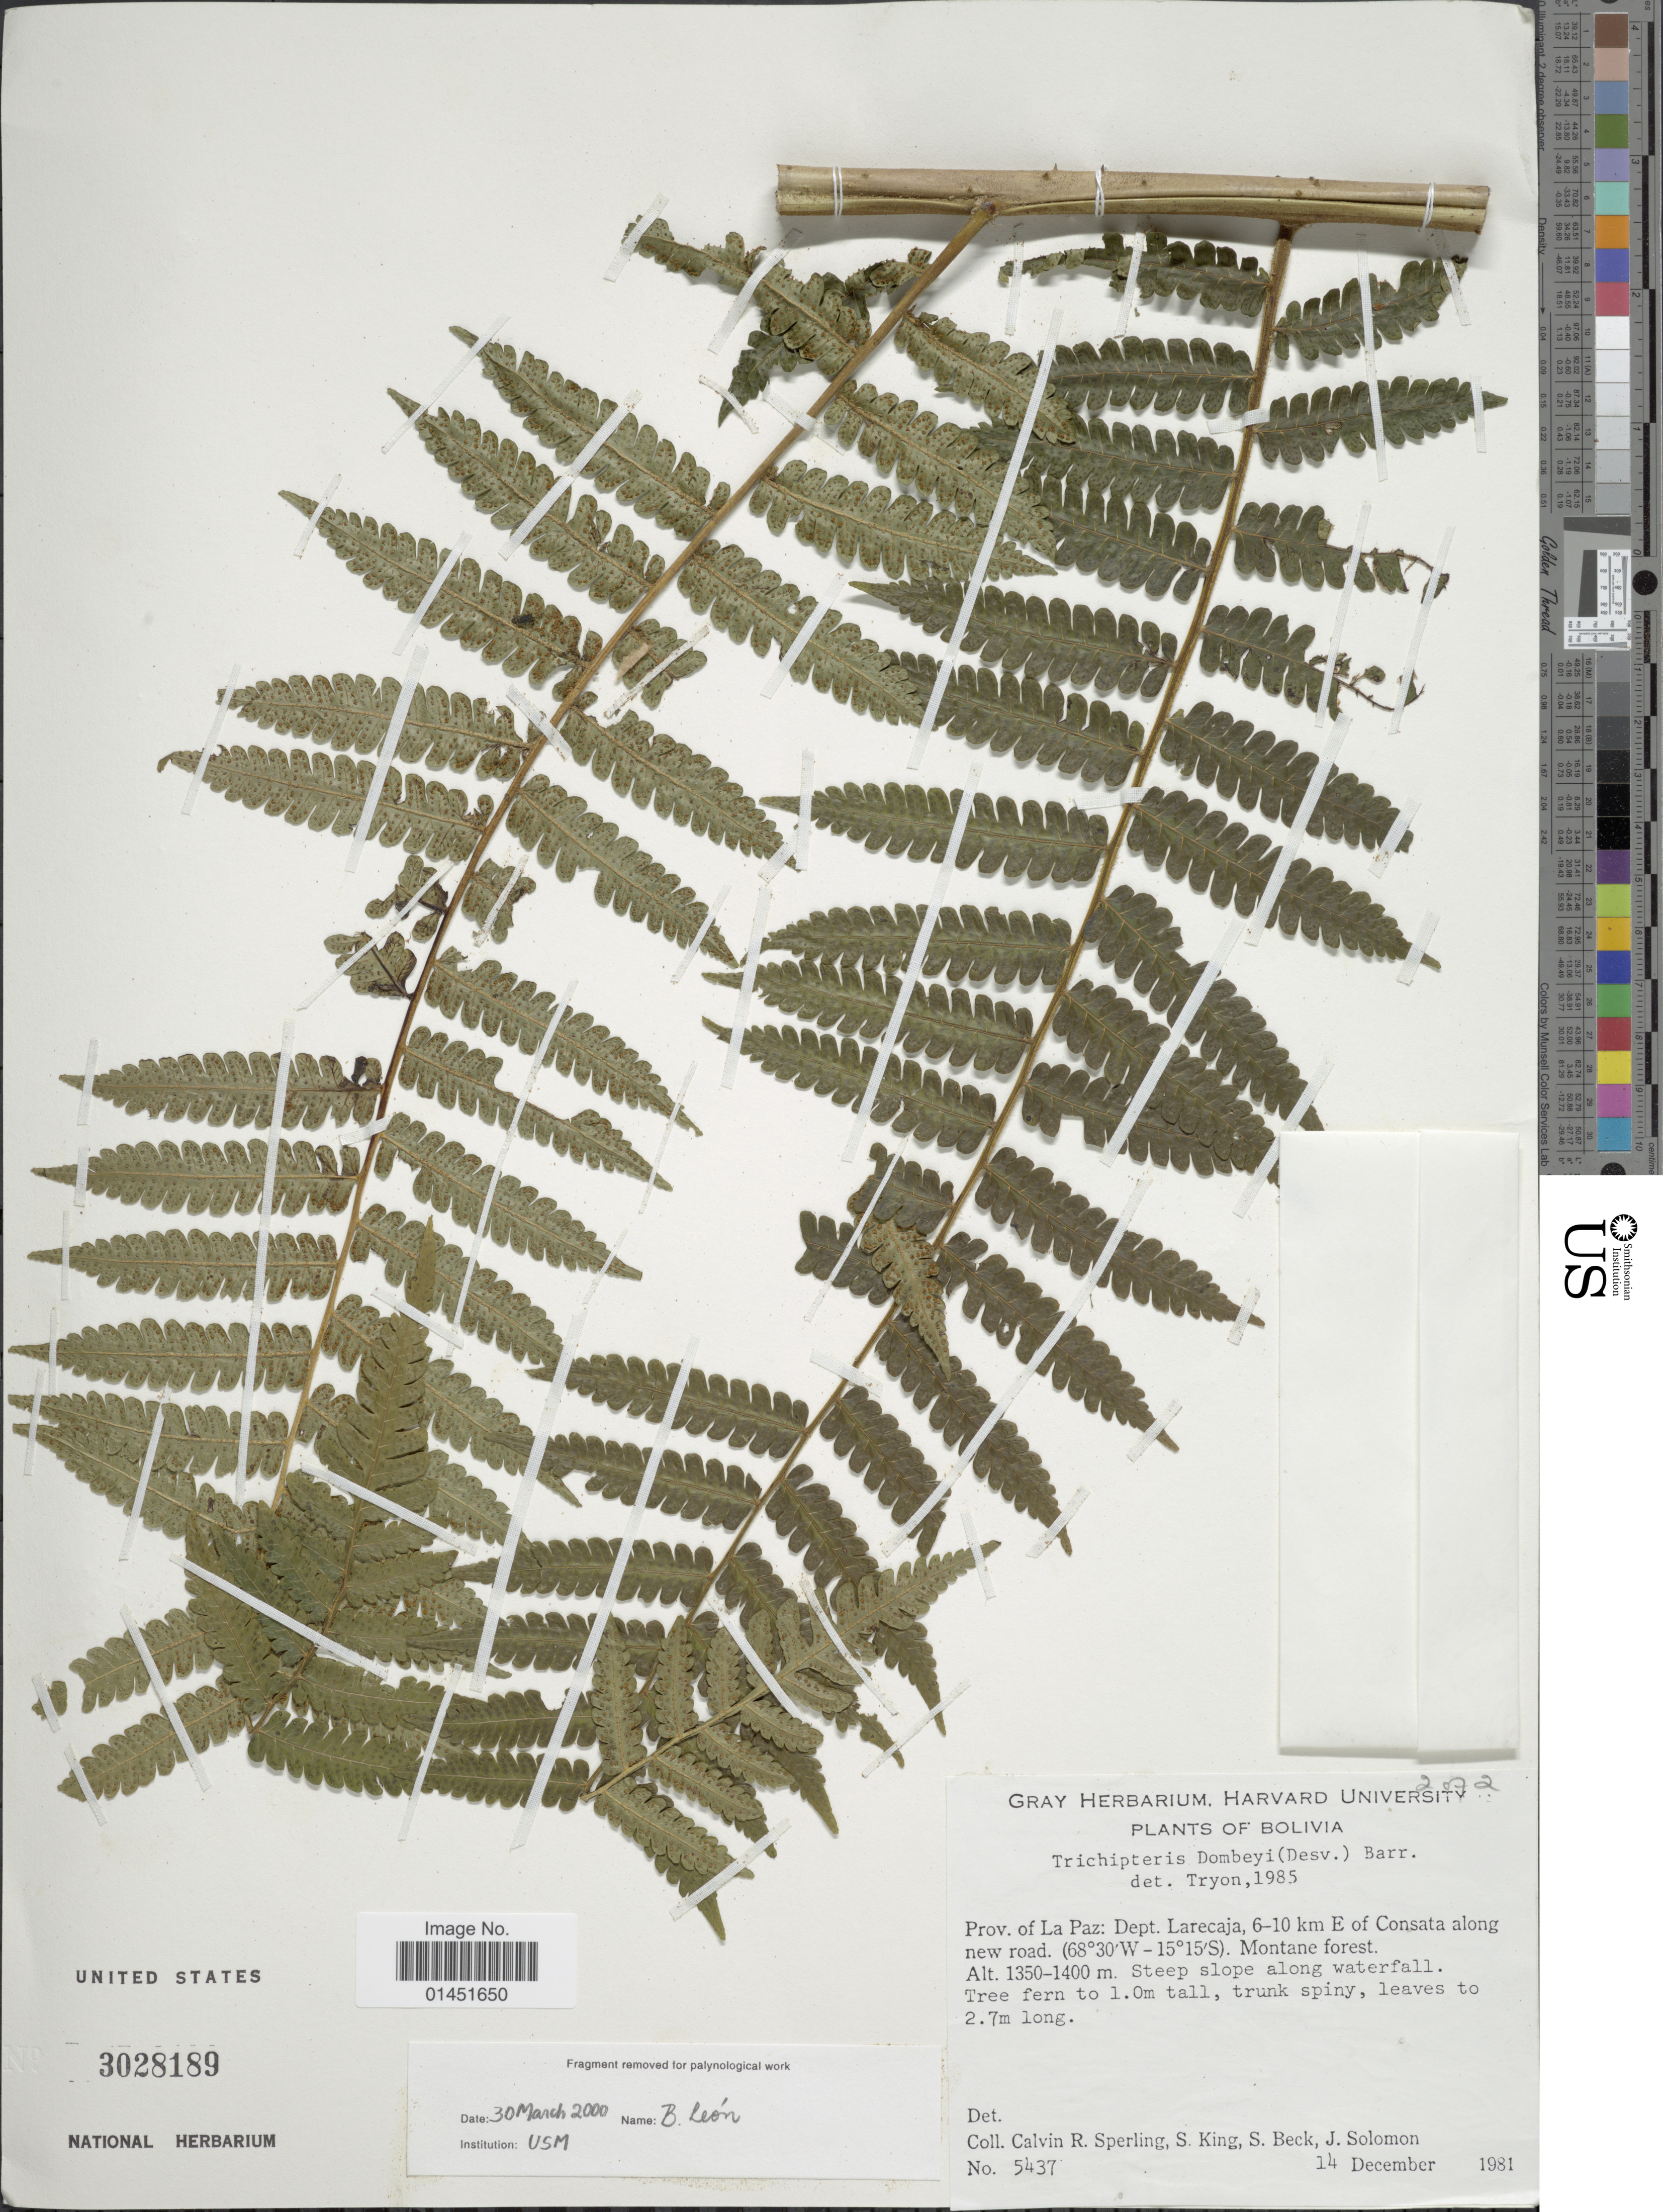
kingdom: Plantae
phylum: Tracheophyta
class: Polypodiopsida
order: Cyatheales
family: Cyatheaceae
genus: Cyathea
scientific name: Cyathea dombeyi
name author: (Desv.) Lellinger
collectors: C. R. Sperling, S. King, S. G. Beck & J. Solomon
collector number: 5437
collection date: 1981-12-14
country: Bolivia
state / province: La Paz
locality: Dept. Larecaja, 6-10 km E of Consata along new road. Montane forest.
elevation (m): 1350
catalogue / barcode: US 3028189